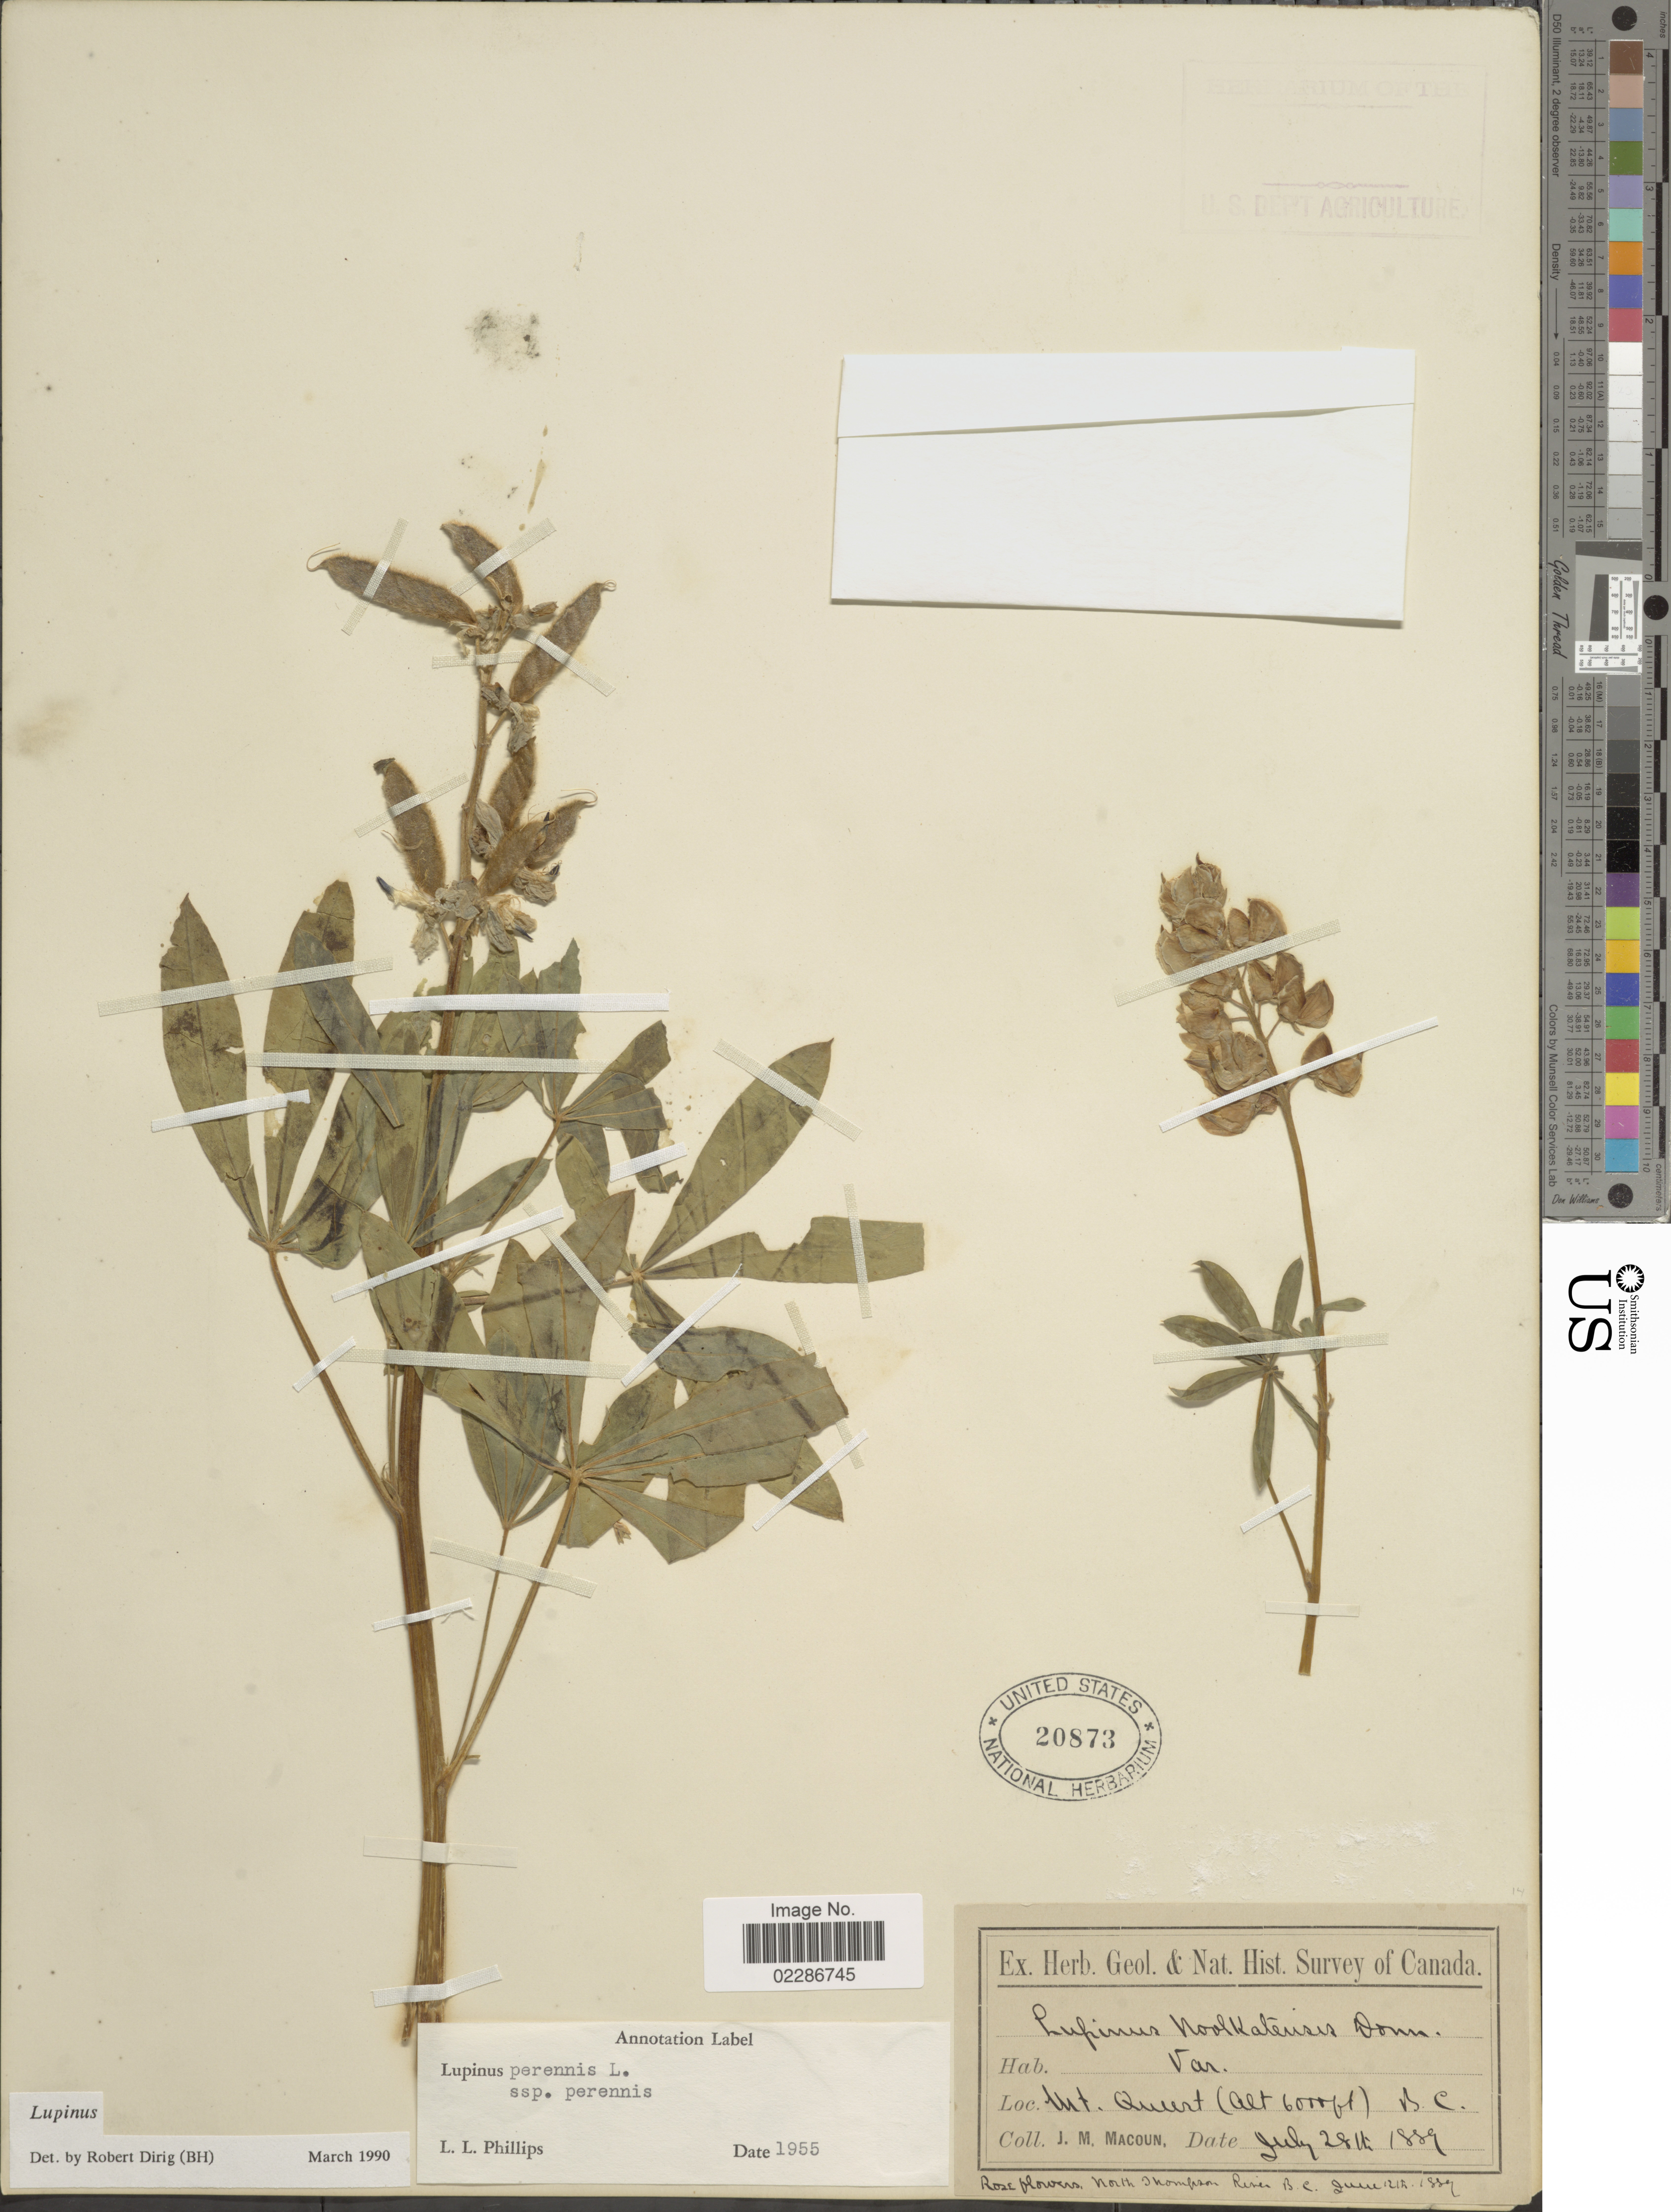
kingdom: Plantae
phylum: Tracheophyta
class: Magnoliopsida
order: Fabales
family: Fabaceae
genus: Lupinus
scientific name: Lupinus perennis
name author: L.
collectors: J. M. Macoun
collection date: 1889-07-28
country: Canada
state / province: British Columbia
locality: Mt Quert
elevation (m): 1829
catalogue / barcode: US 20873